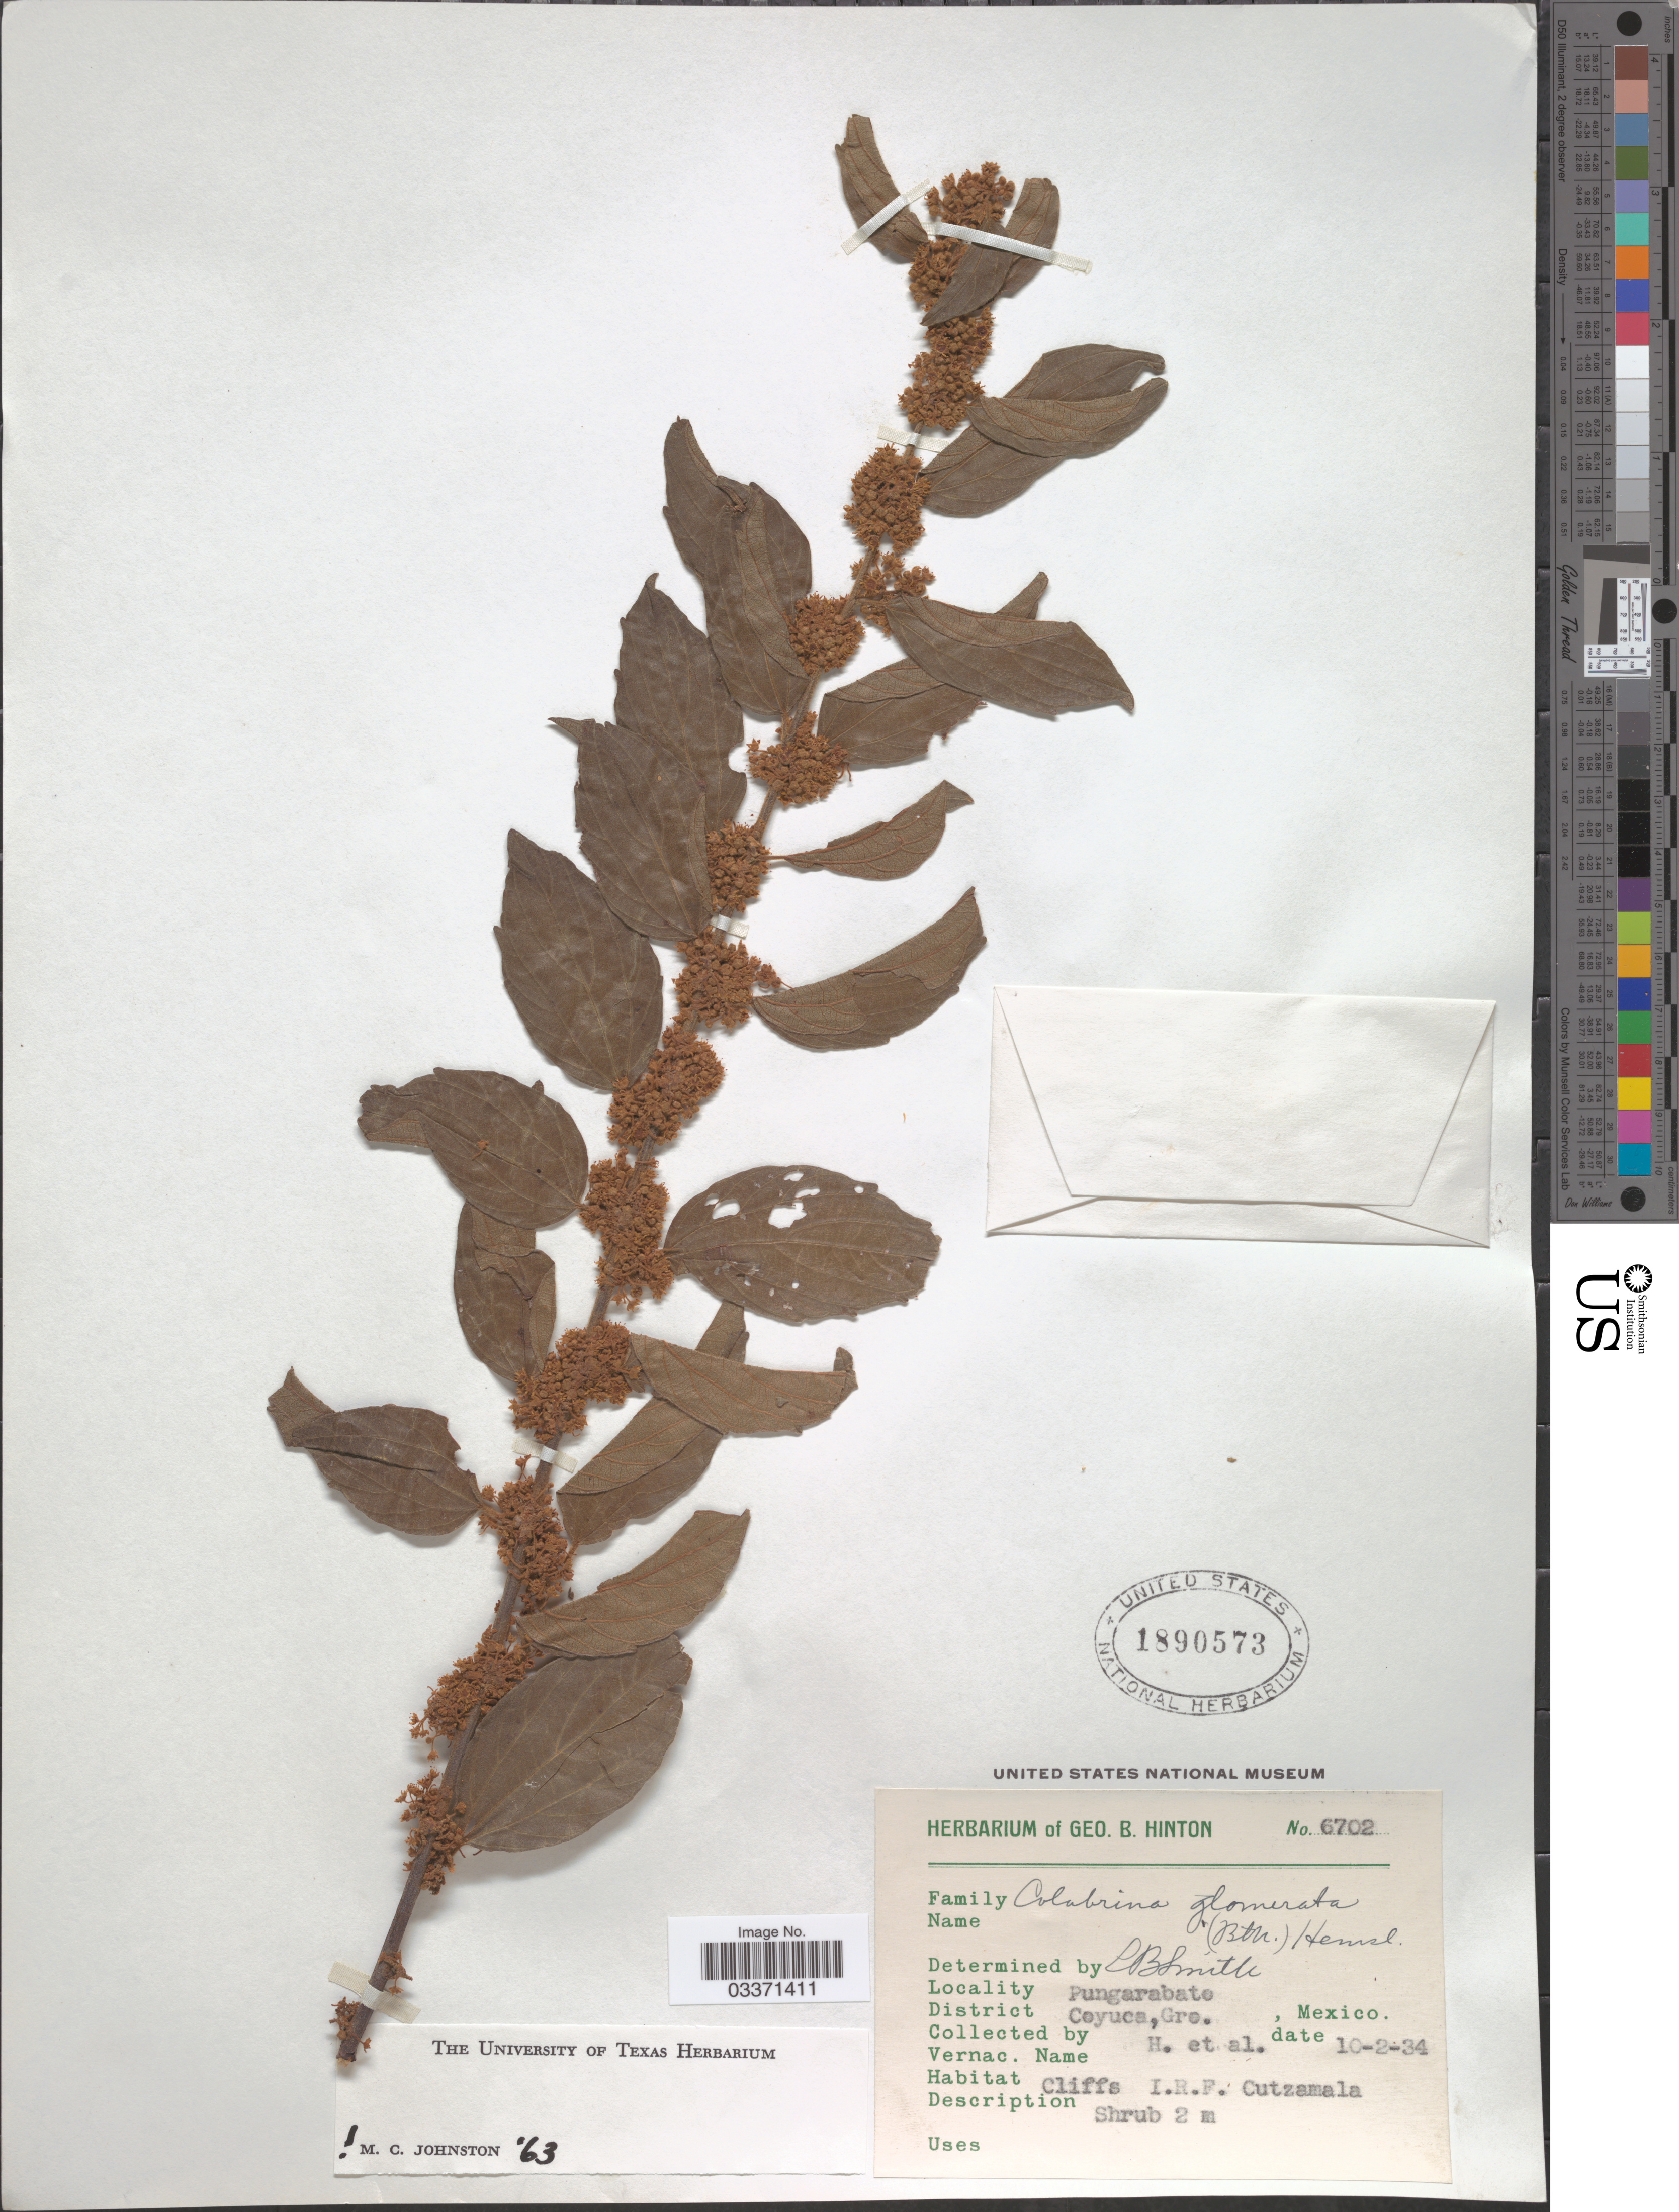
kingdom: Plantae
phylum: Tracheophyta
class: Magnoliopsida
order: Rosales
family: Rhamnaceae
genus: Colubrina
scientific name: Colubrina triflora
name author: Brongn. ex Sweet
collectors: G. B. Hinton & et al.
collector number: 6702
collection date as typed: Transcribed d/m/y: 10/2/34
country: Mexico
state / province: Guerrero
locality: Pungarabato. District Coyuca.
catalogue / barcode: US 1890573